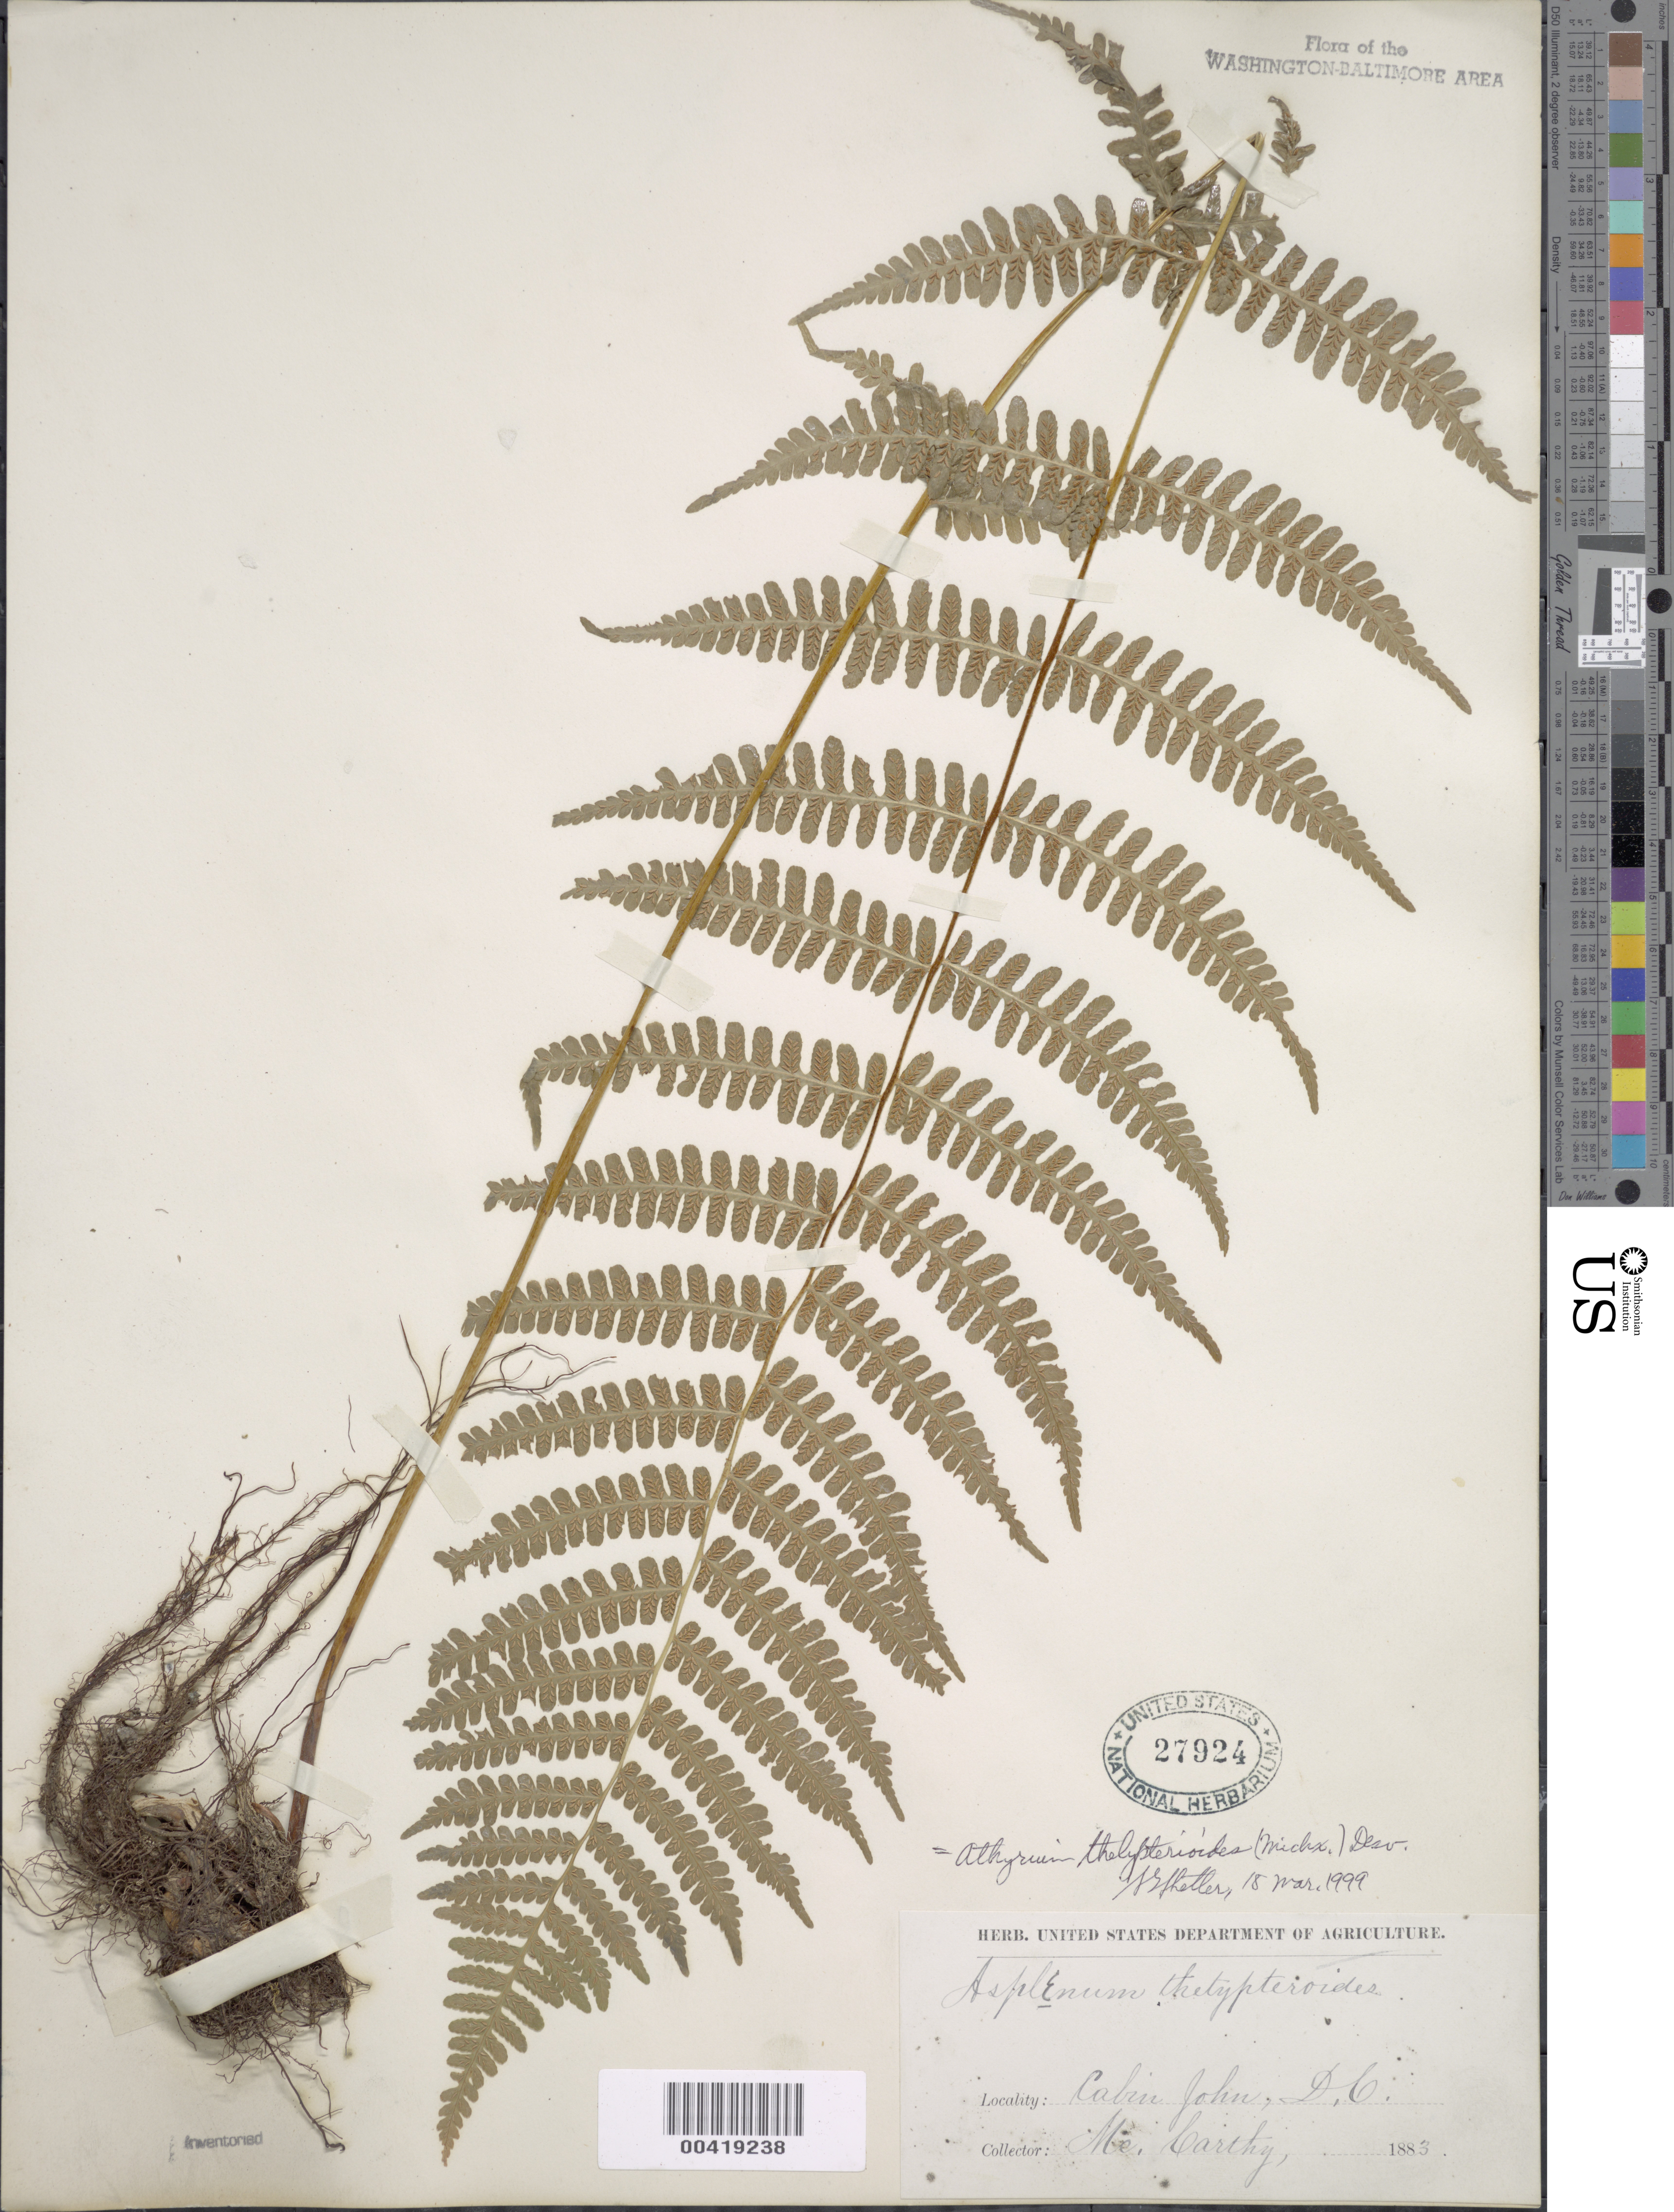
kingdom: Plantae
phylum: Tracheophyta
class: Polypodiopsida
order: Polypodiales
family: Athyriaceae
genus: Deparia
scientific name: Deparia acrostichoides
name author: (Sw.) M. Kato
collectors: G. McCarthy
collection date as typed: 1883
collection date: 1883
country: United States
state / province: Maryland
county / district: Montgomery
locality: Cabin John C. & O. Canal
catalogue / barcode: US 27924